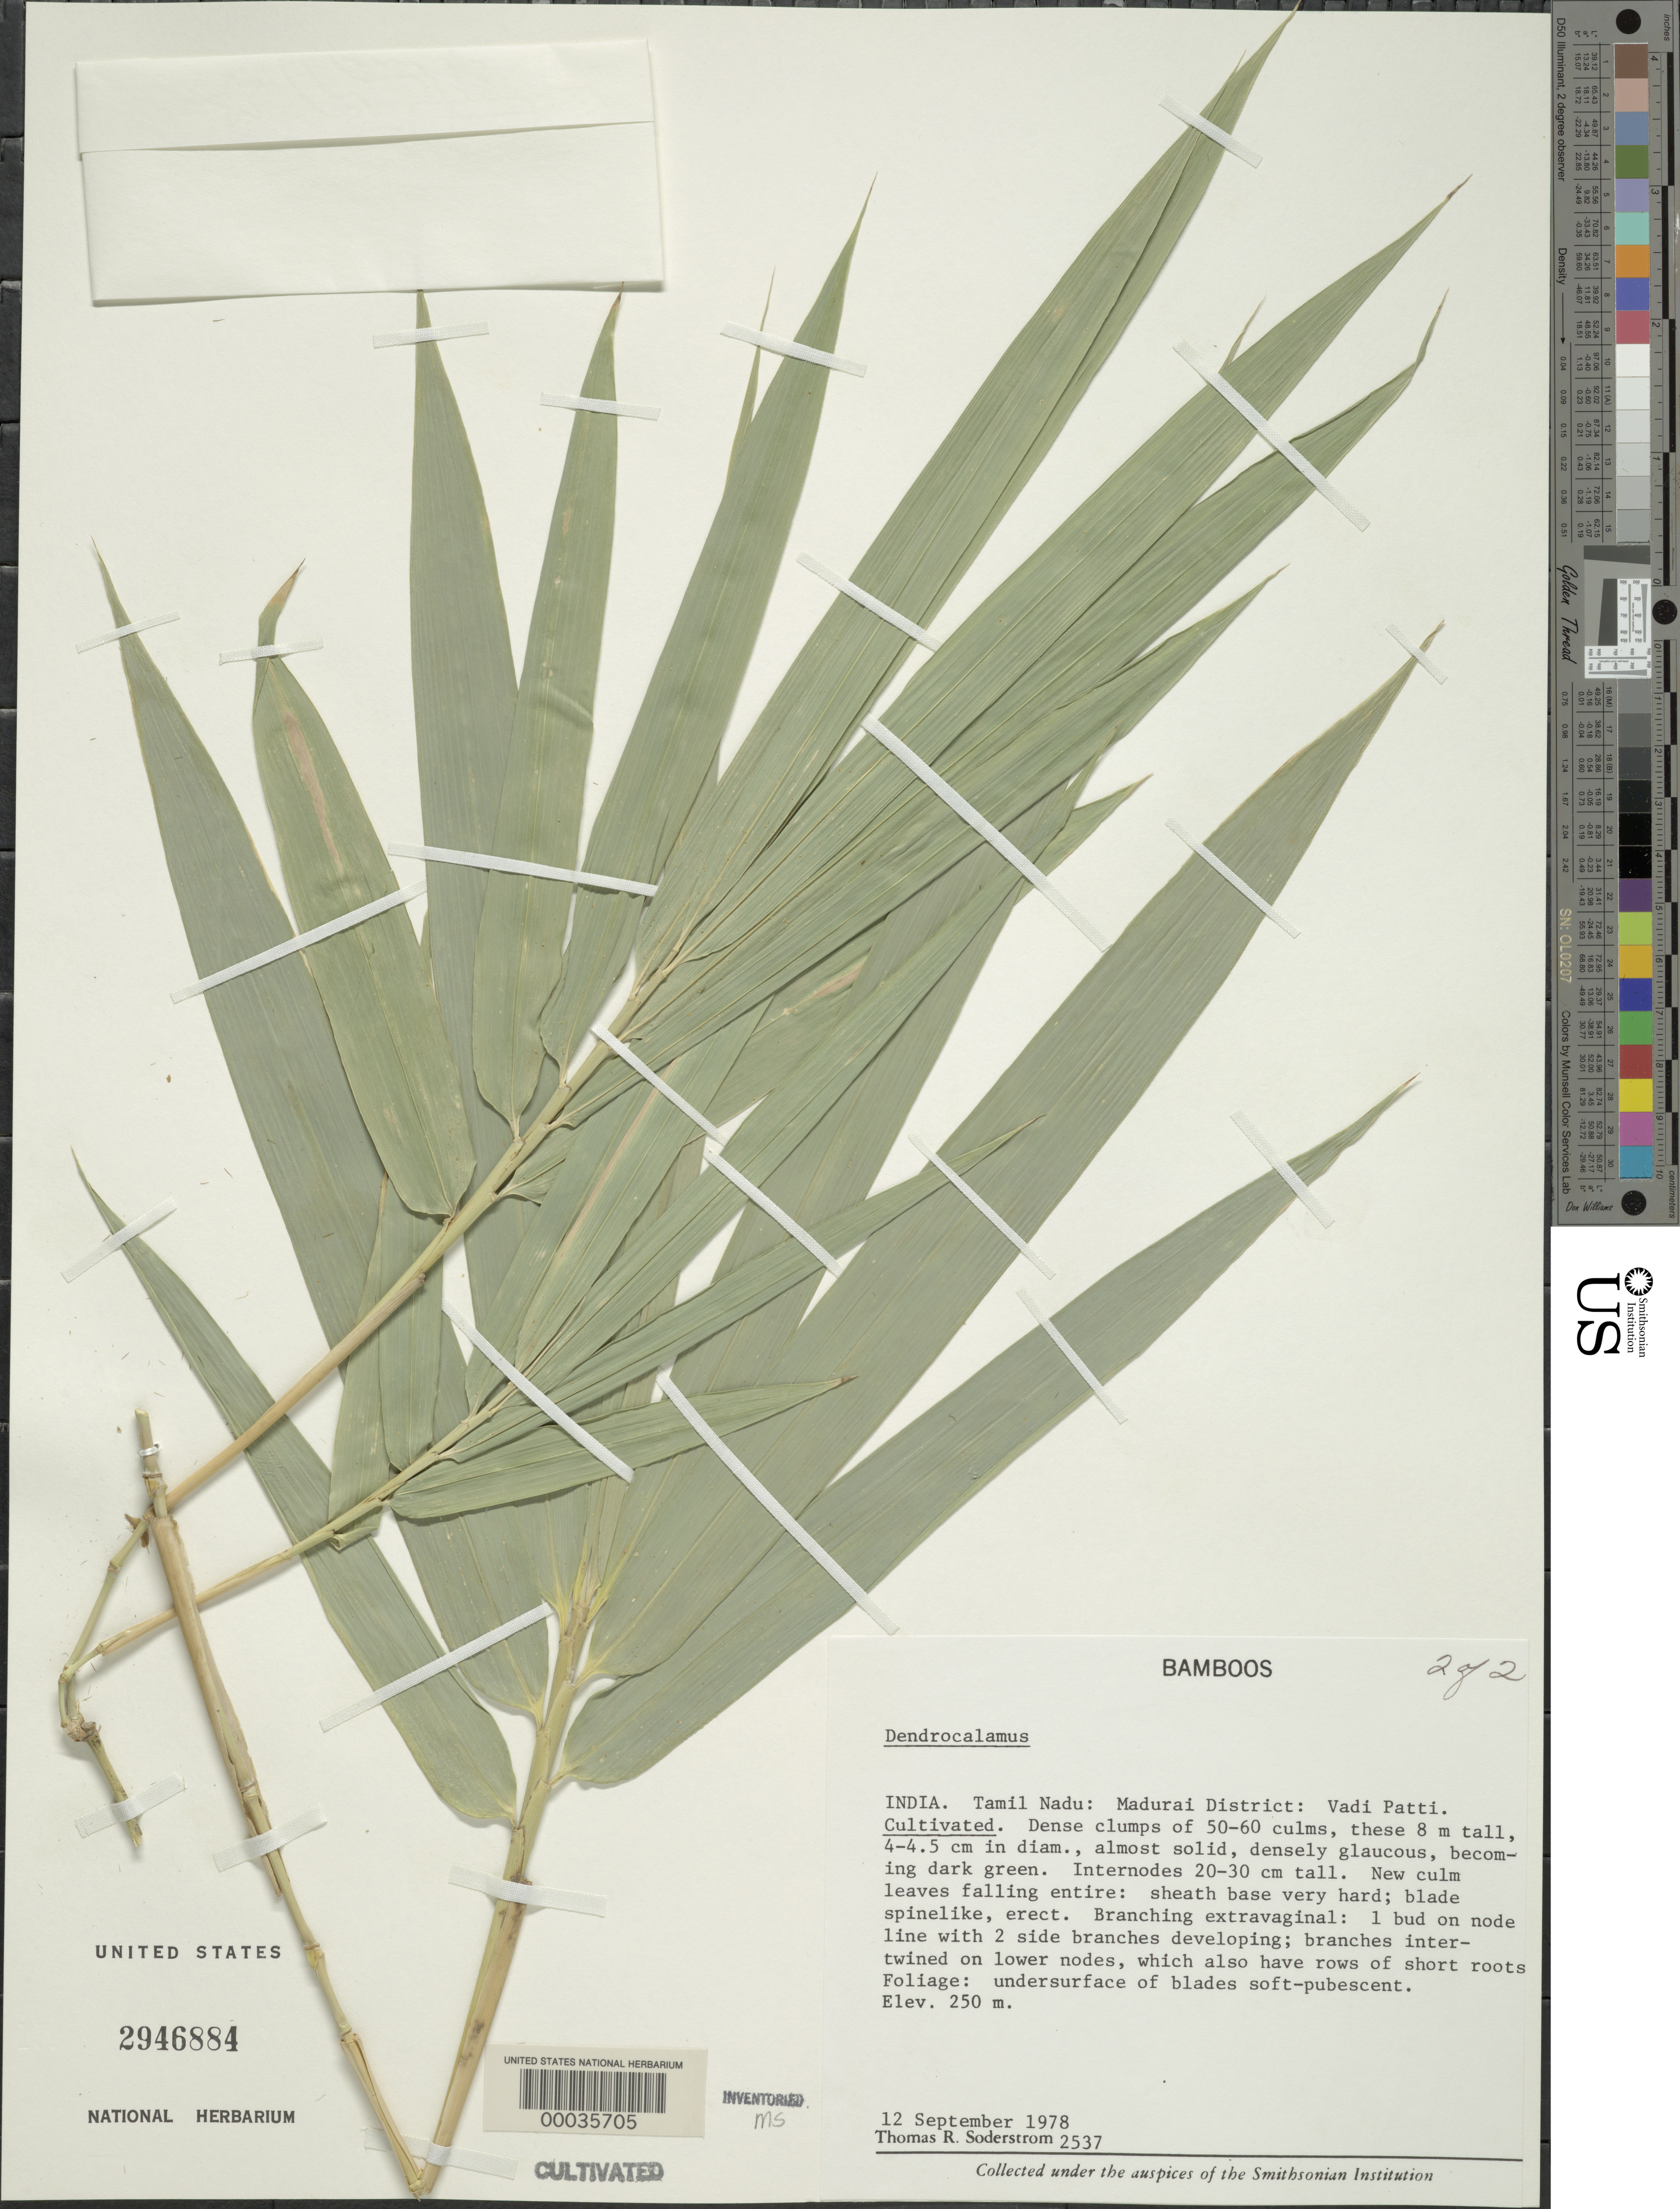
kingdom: Plantae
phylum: Tracheophyta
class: Liliopsida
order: Poales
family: Poaceae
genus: Dendrocalamus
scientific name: Dendrocalamus sp.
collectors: T. R. Soderstrom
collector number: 2537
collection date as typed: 12 Sep 1978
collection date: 1978-09-12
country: India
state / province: Tamil Nadu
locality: Madurai, vadi patti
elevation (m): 250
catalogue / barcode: US 2946884